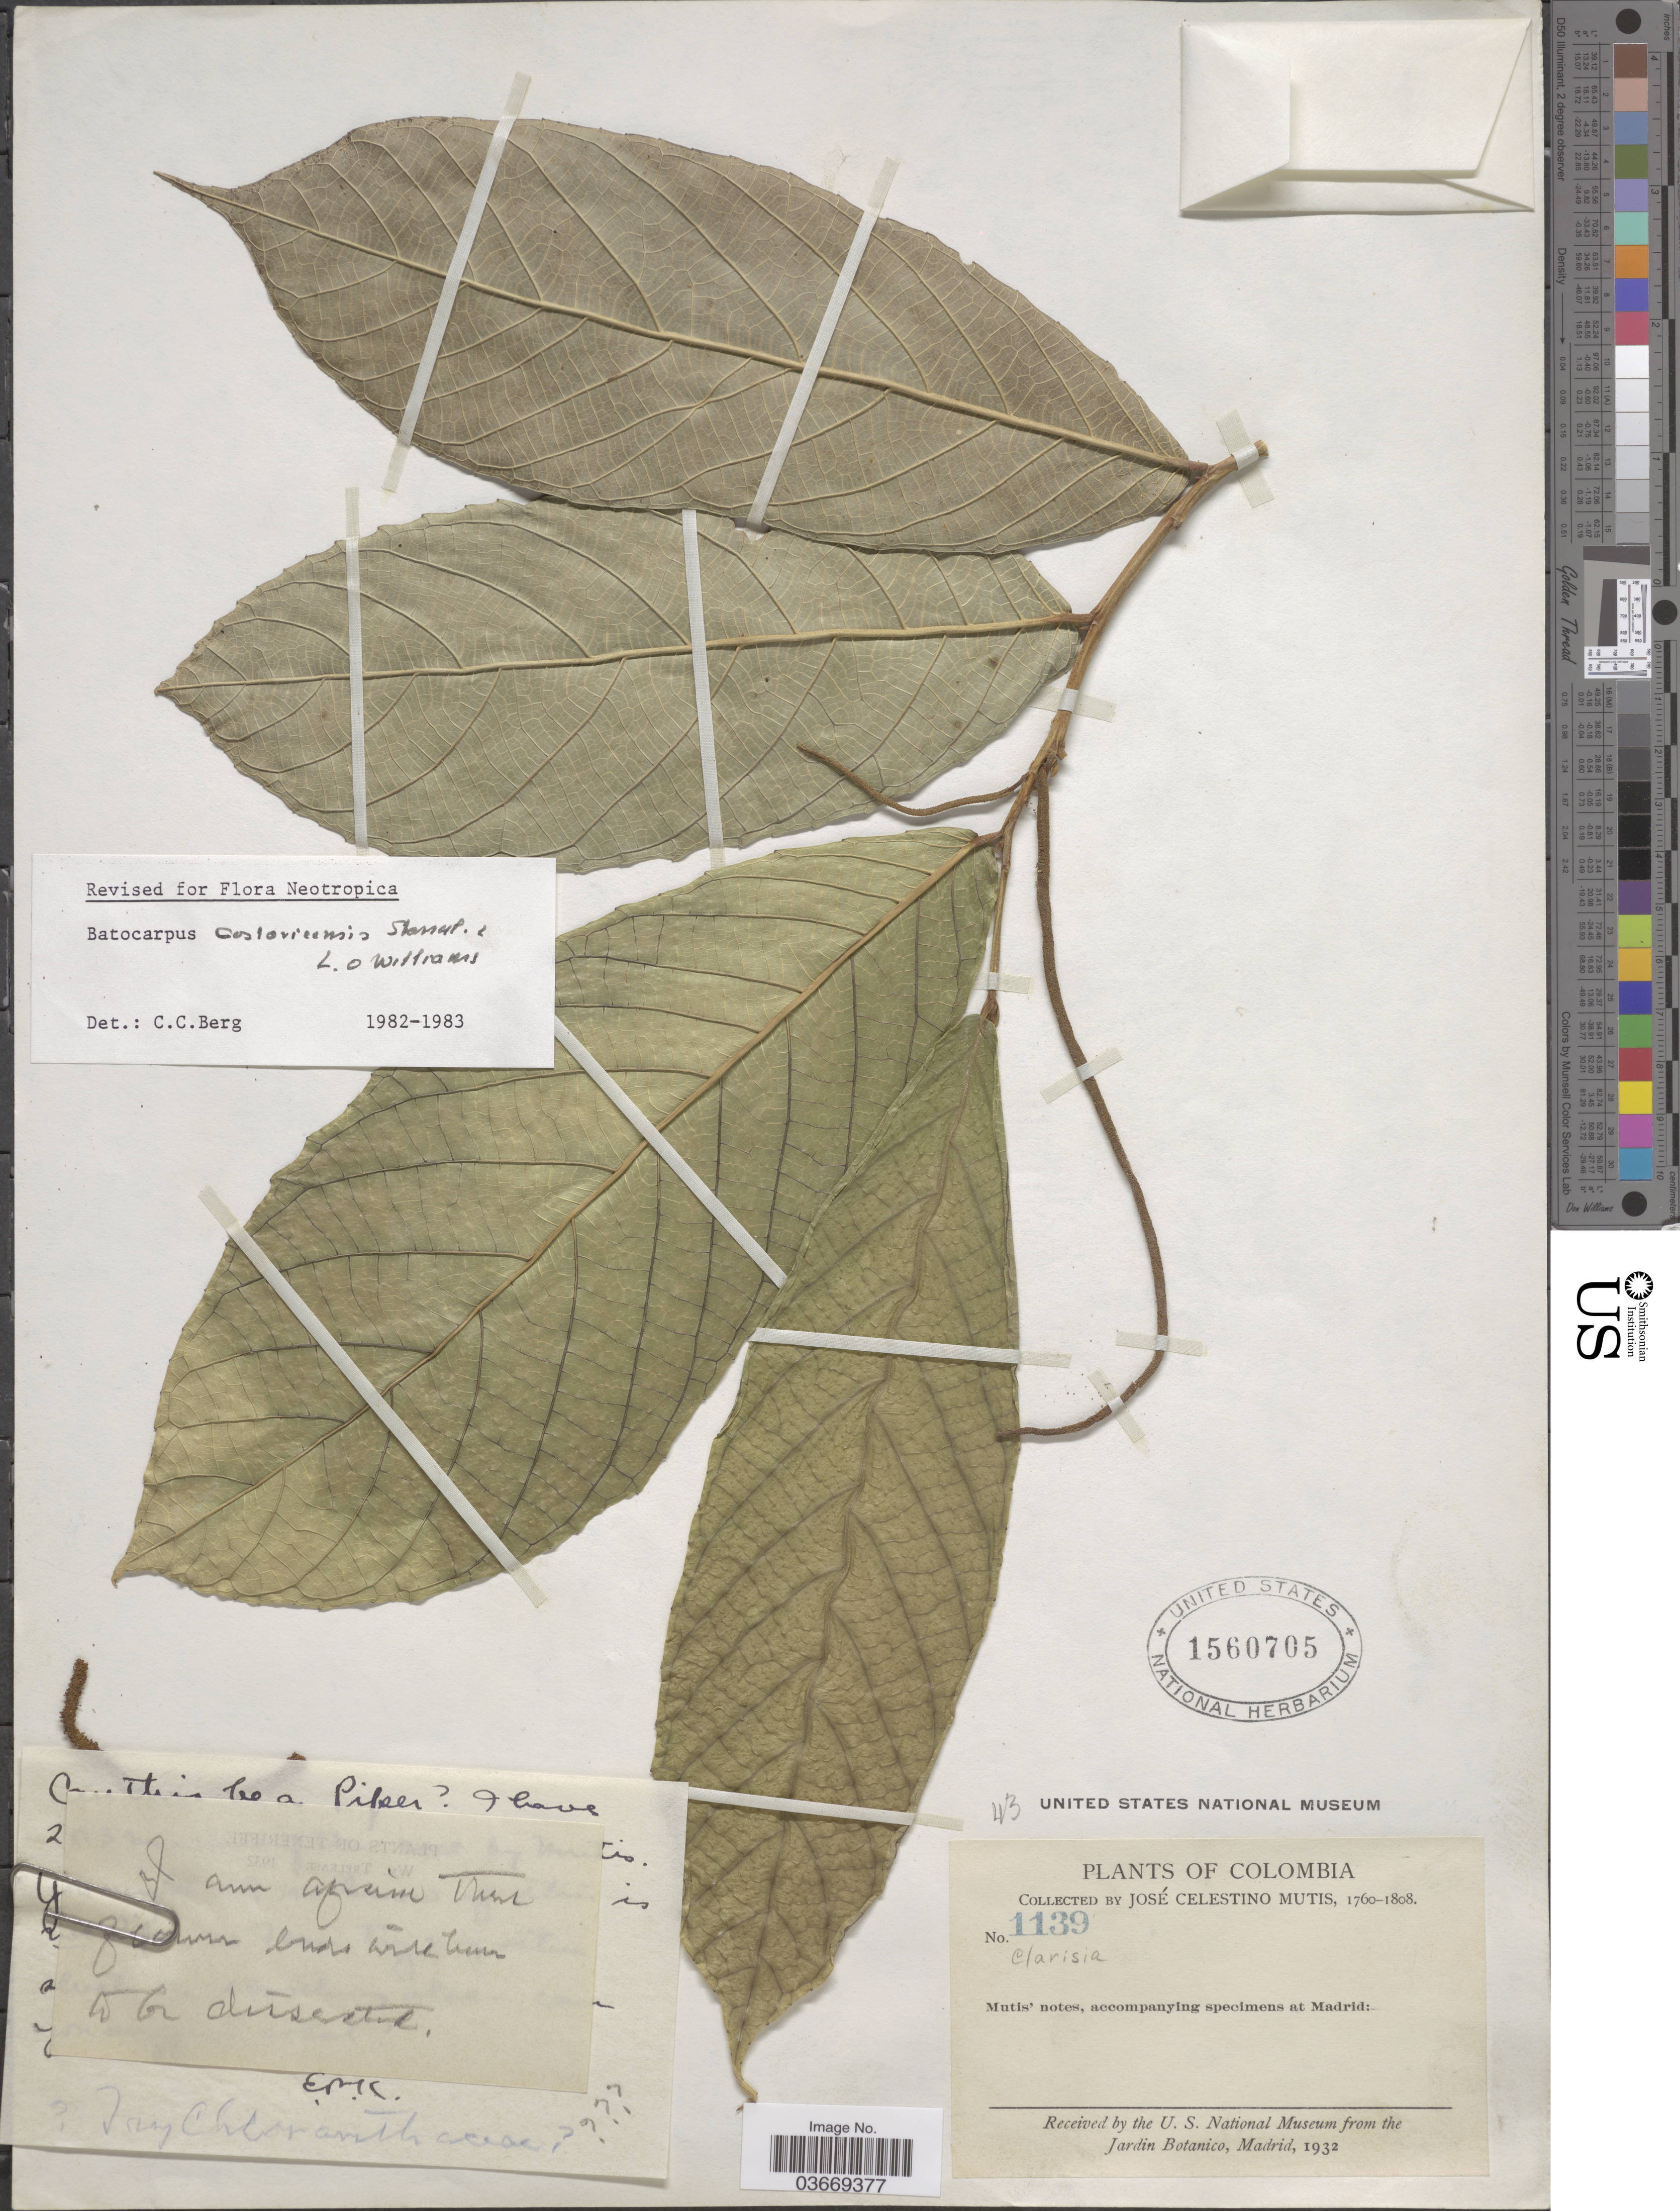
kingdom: Plantae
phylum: Tracheophyta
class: Magnoliopsida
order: Rosales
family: Moraceae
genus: Batocarpus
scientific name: Batocarpus costaricensis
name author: Standl. & L.O. Williams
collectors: J. C. B. Mutis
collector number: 1139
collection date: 1760/1808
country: Colombia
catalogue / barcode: US 1560705